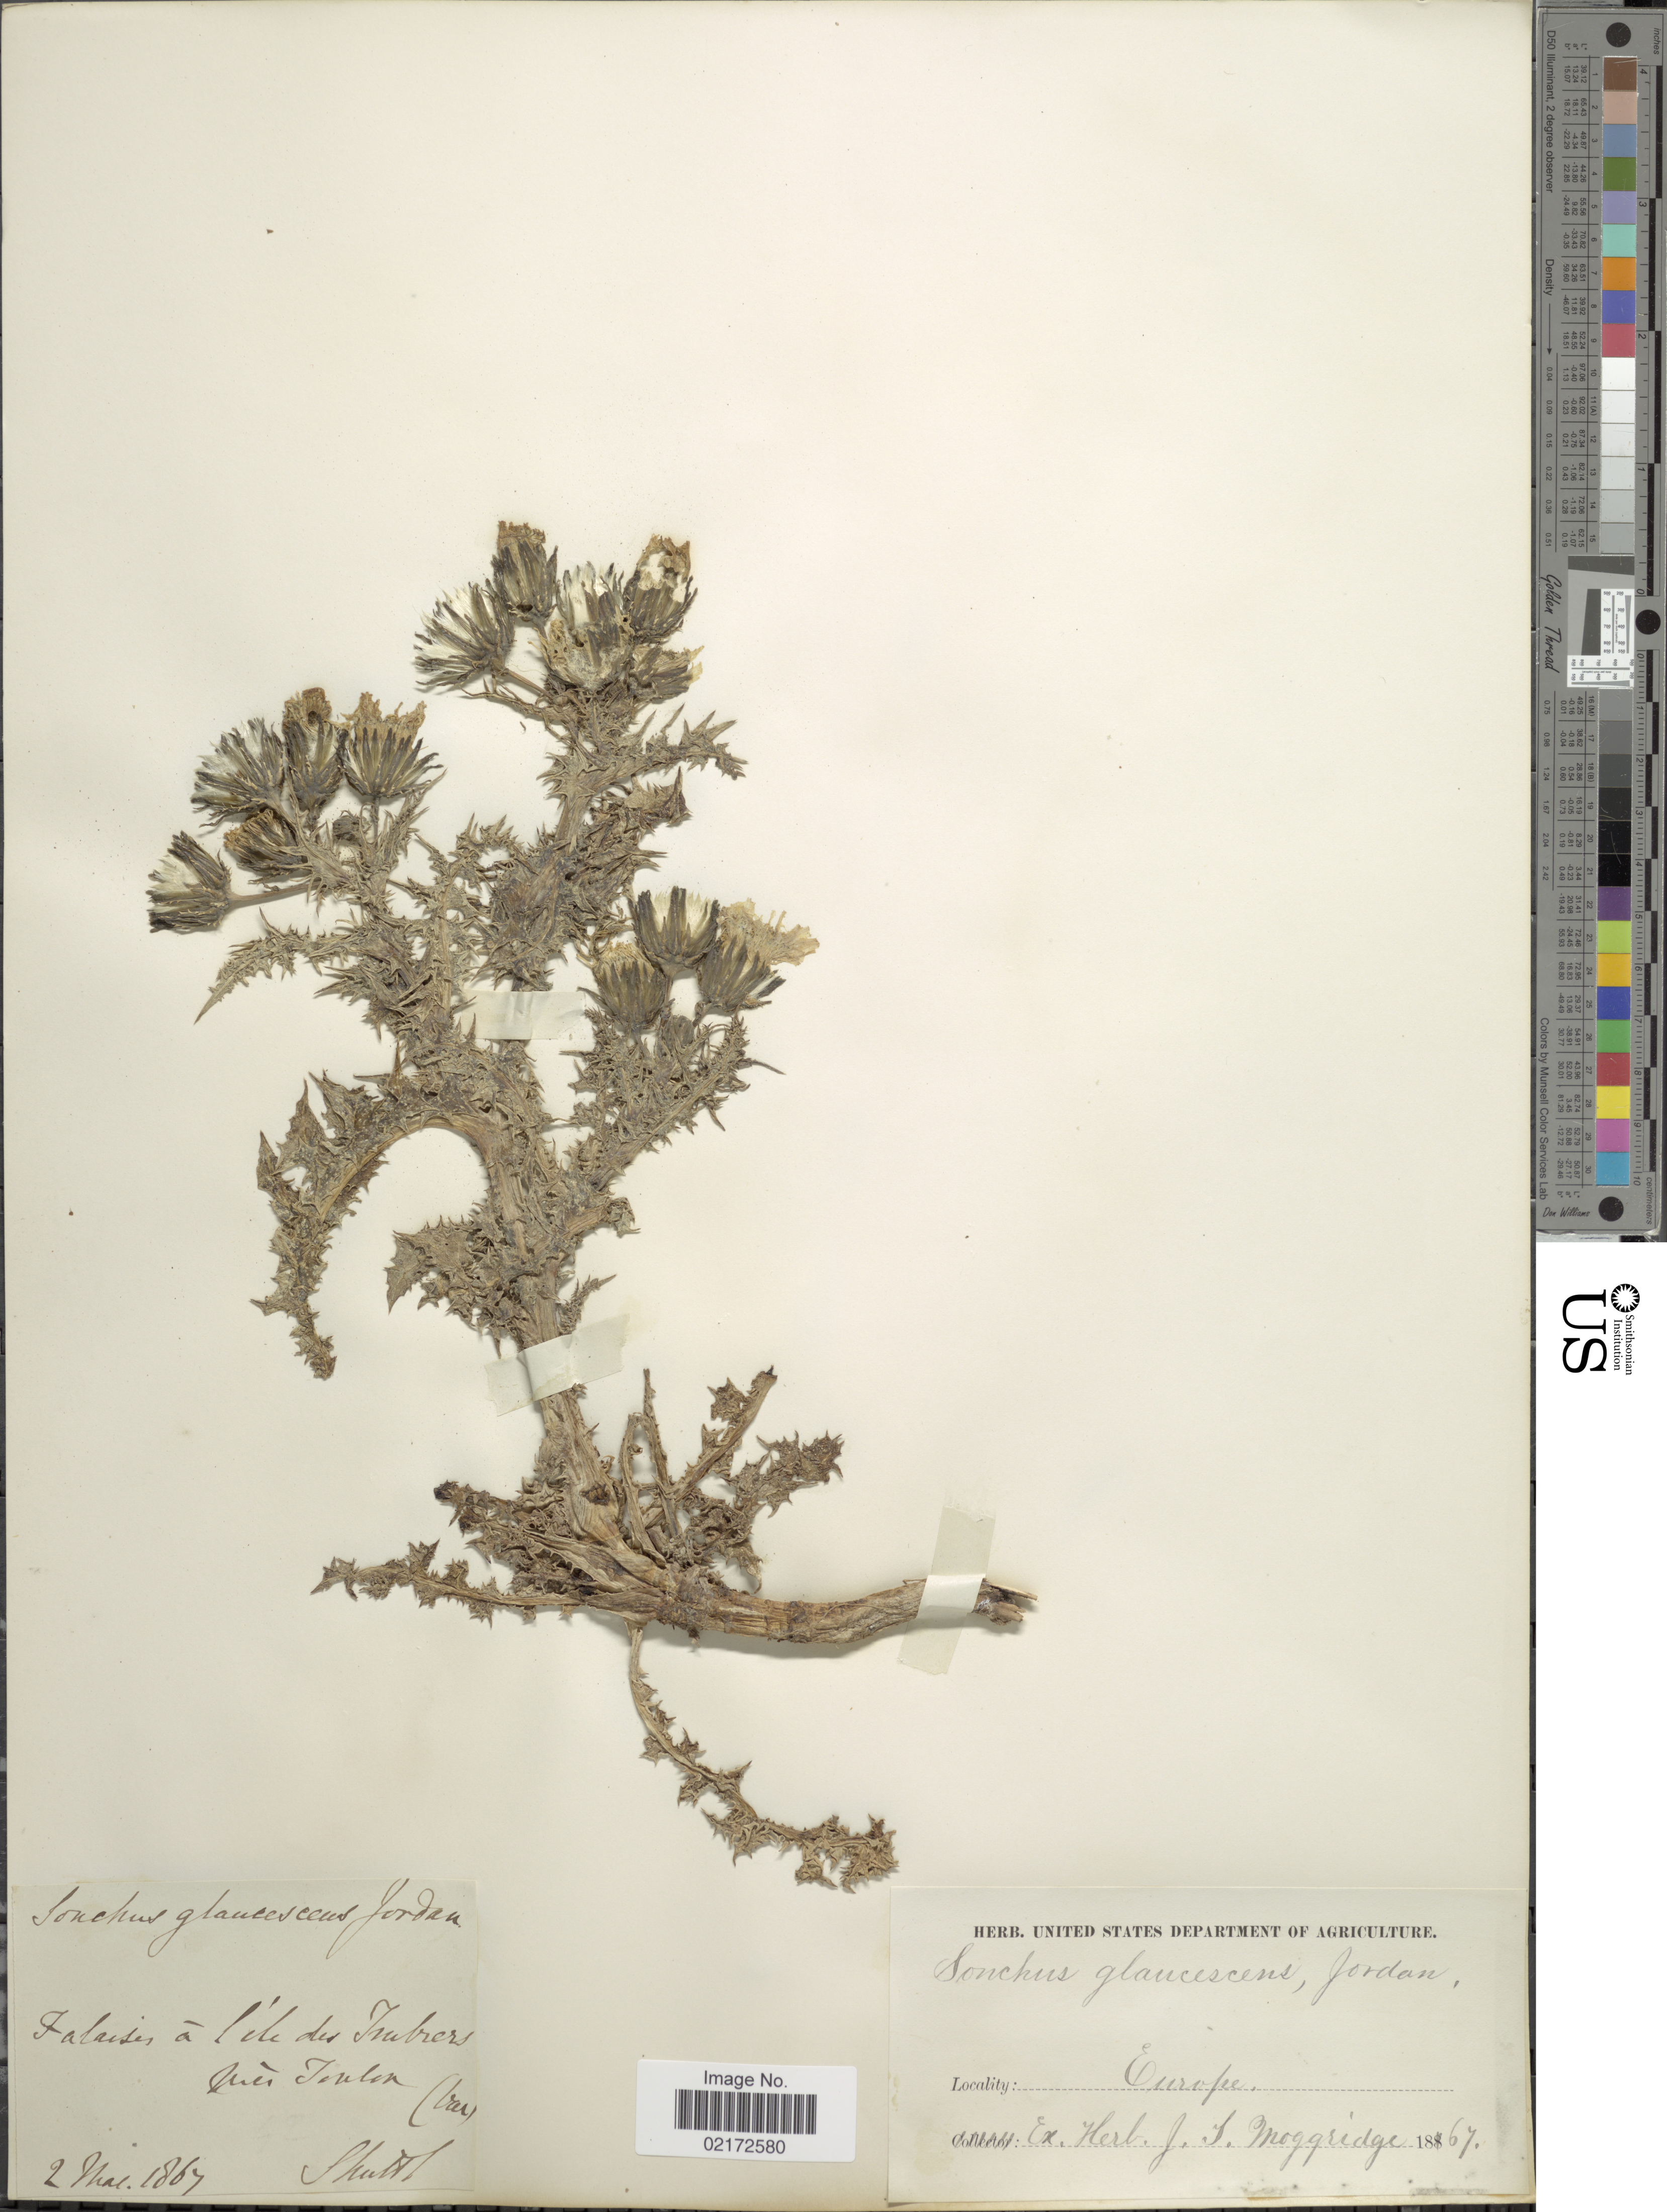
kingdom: Plantae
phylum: Tracheophyta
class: Magnoliopsida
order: Asterales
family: Asteraceae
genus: Sonchus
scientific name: Sonchus asper subsp. glaucescens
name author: (Jord.) Ball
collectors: -. Shultz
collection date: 1867-05-02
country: France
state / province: Provence-Alpes-Côte d'Azur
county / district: Var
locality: Falaises à l'ile des Tumbers près Toulon (Var). [interpreted]